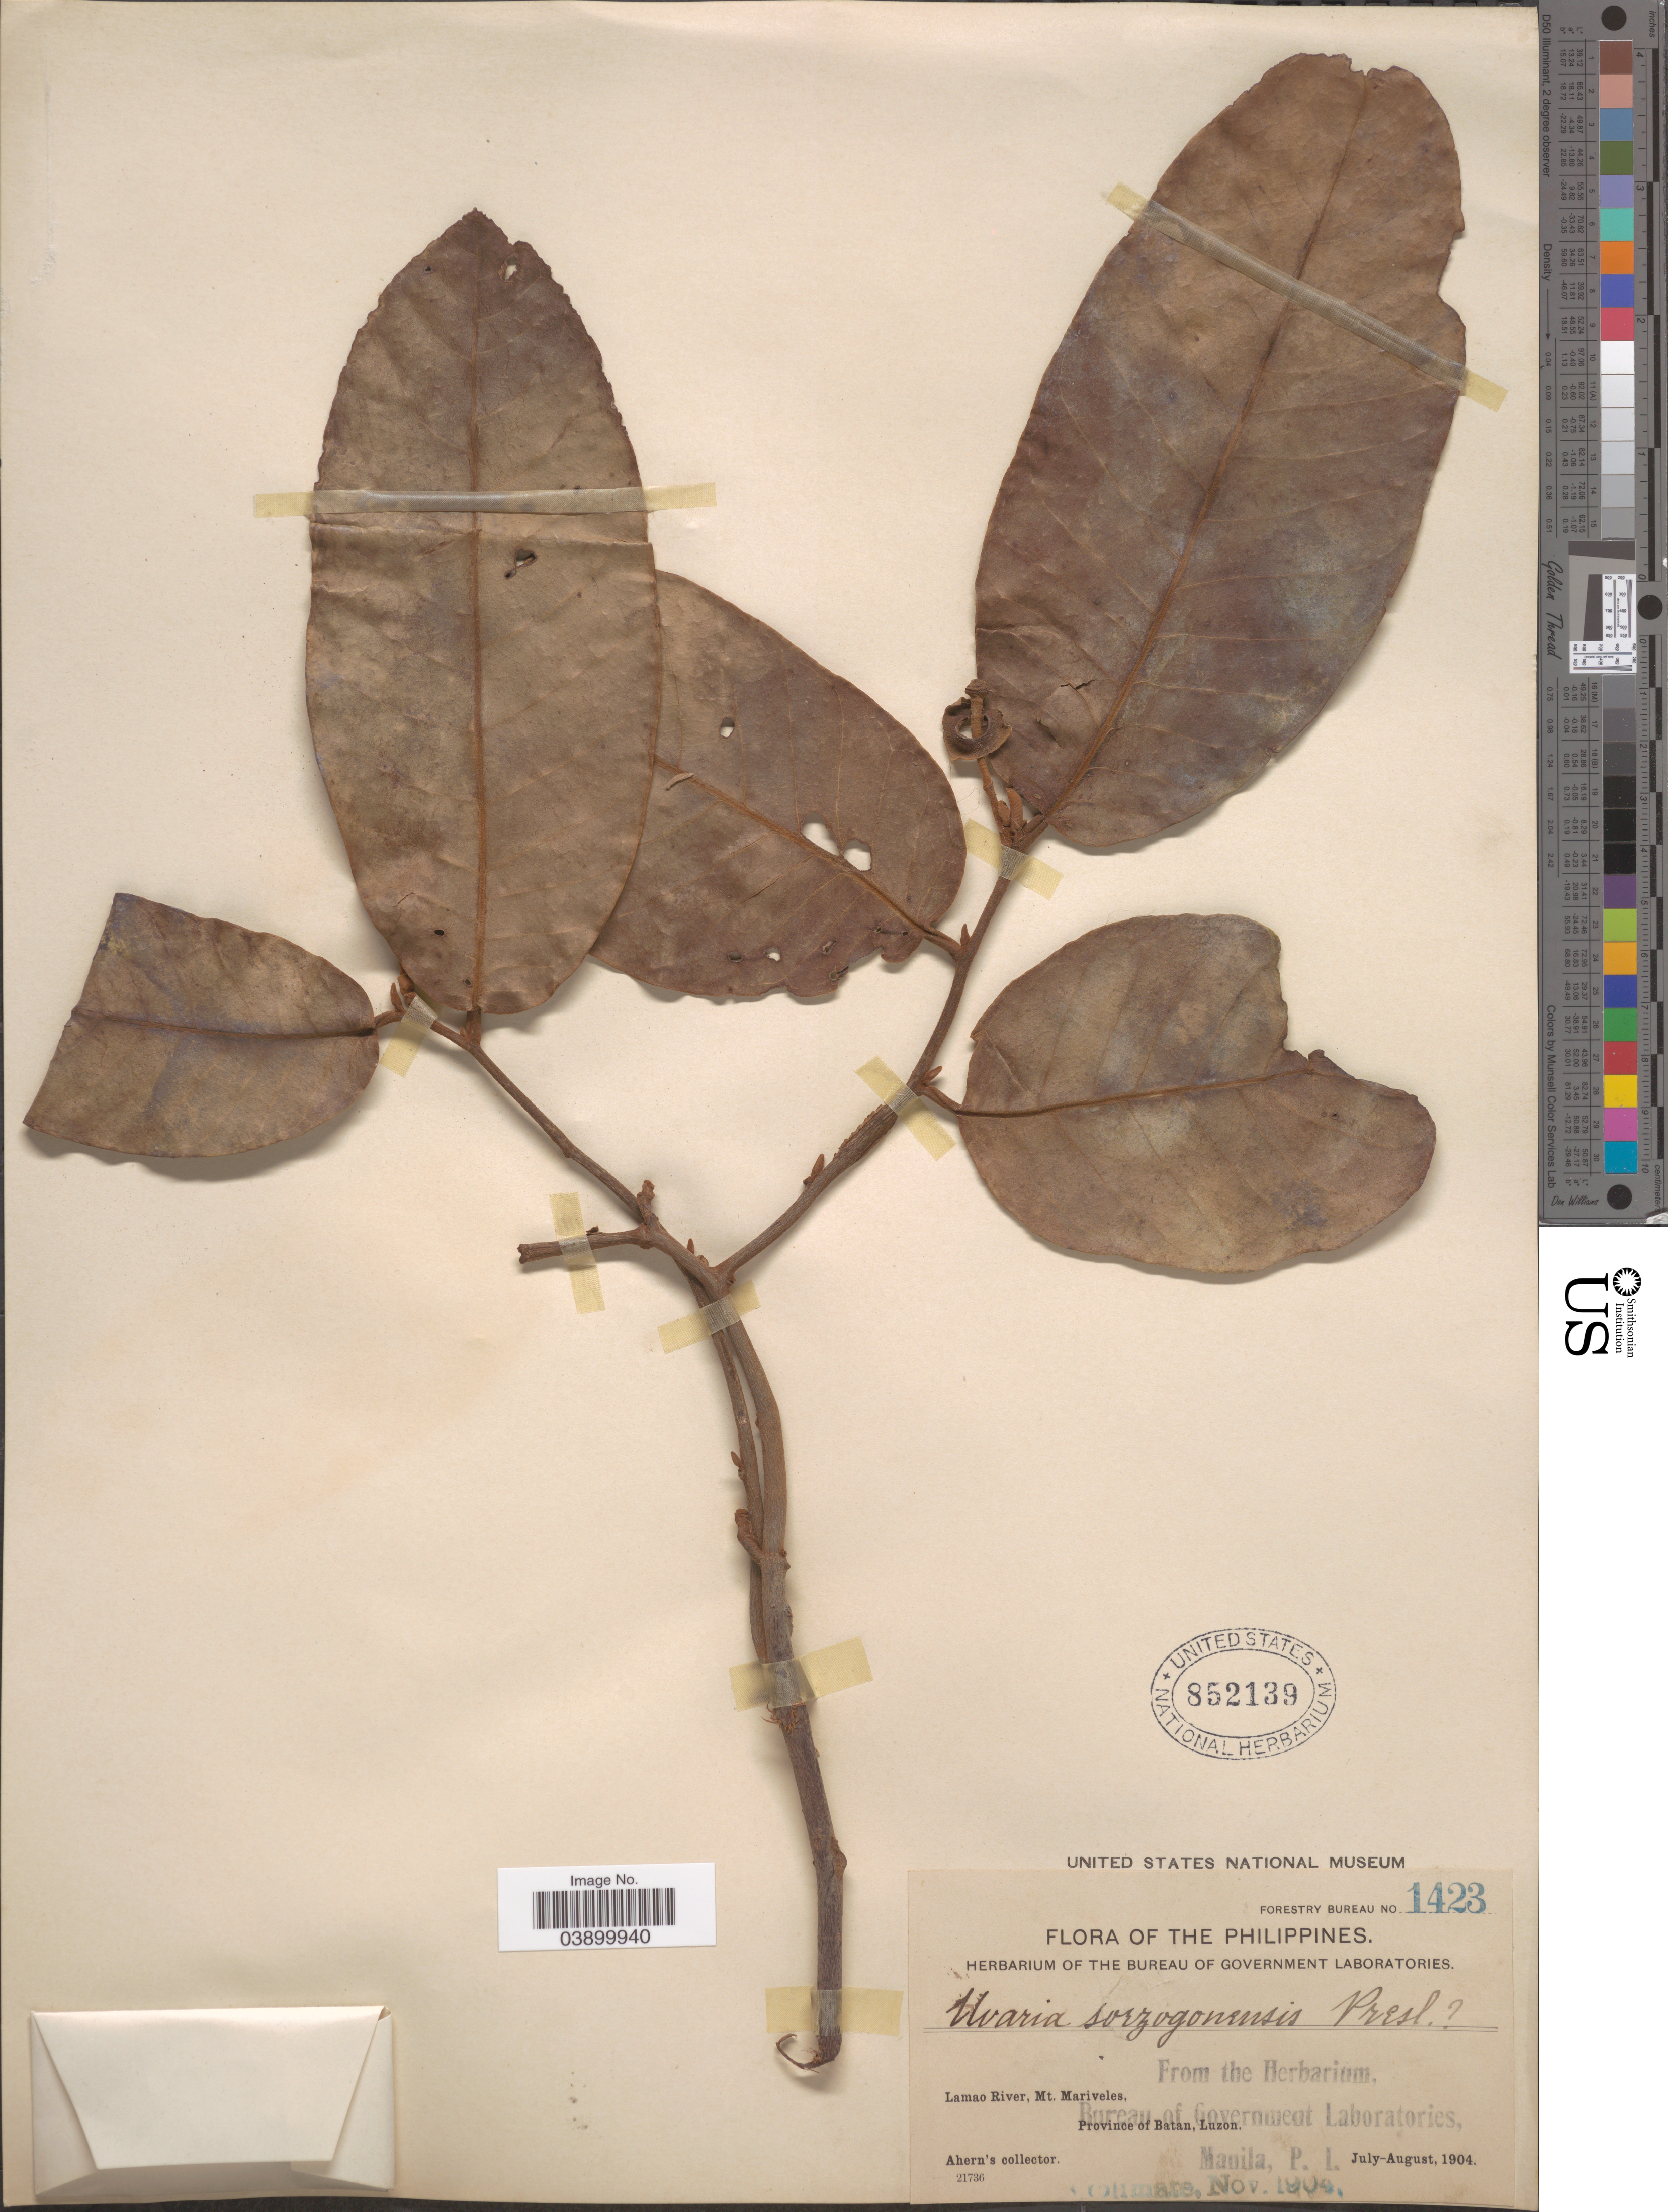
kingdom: Plantae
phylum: Tracheophyta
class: Magnoliopsida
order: Magnoliales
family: Annonaceae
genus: Uvaria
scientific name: Uvaria sorzogonensis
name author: C. Presl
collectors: Ahern's collector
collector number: Forestry Bureau 1423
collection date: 1904-07/1904-08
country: Philippines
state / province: Cagayan Valley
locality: Lamao River, Mt. Mariveles, Province of Batan, Luzon.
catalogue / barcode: US 852139